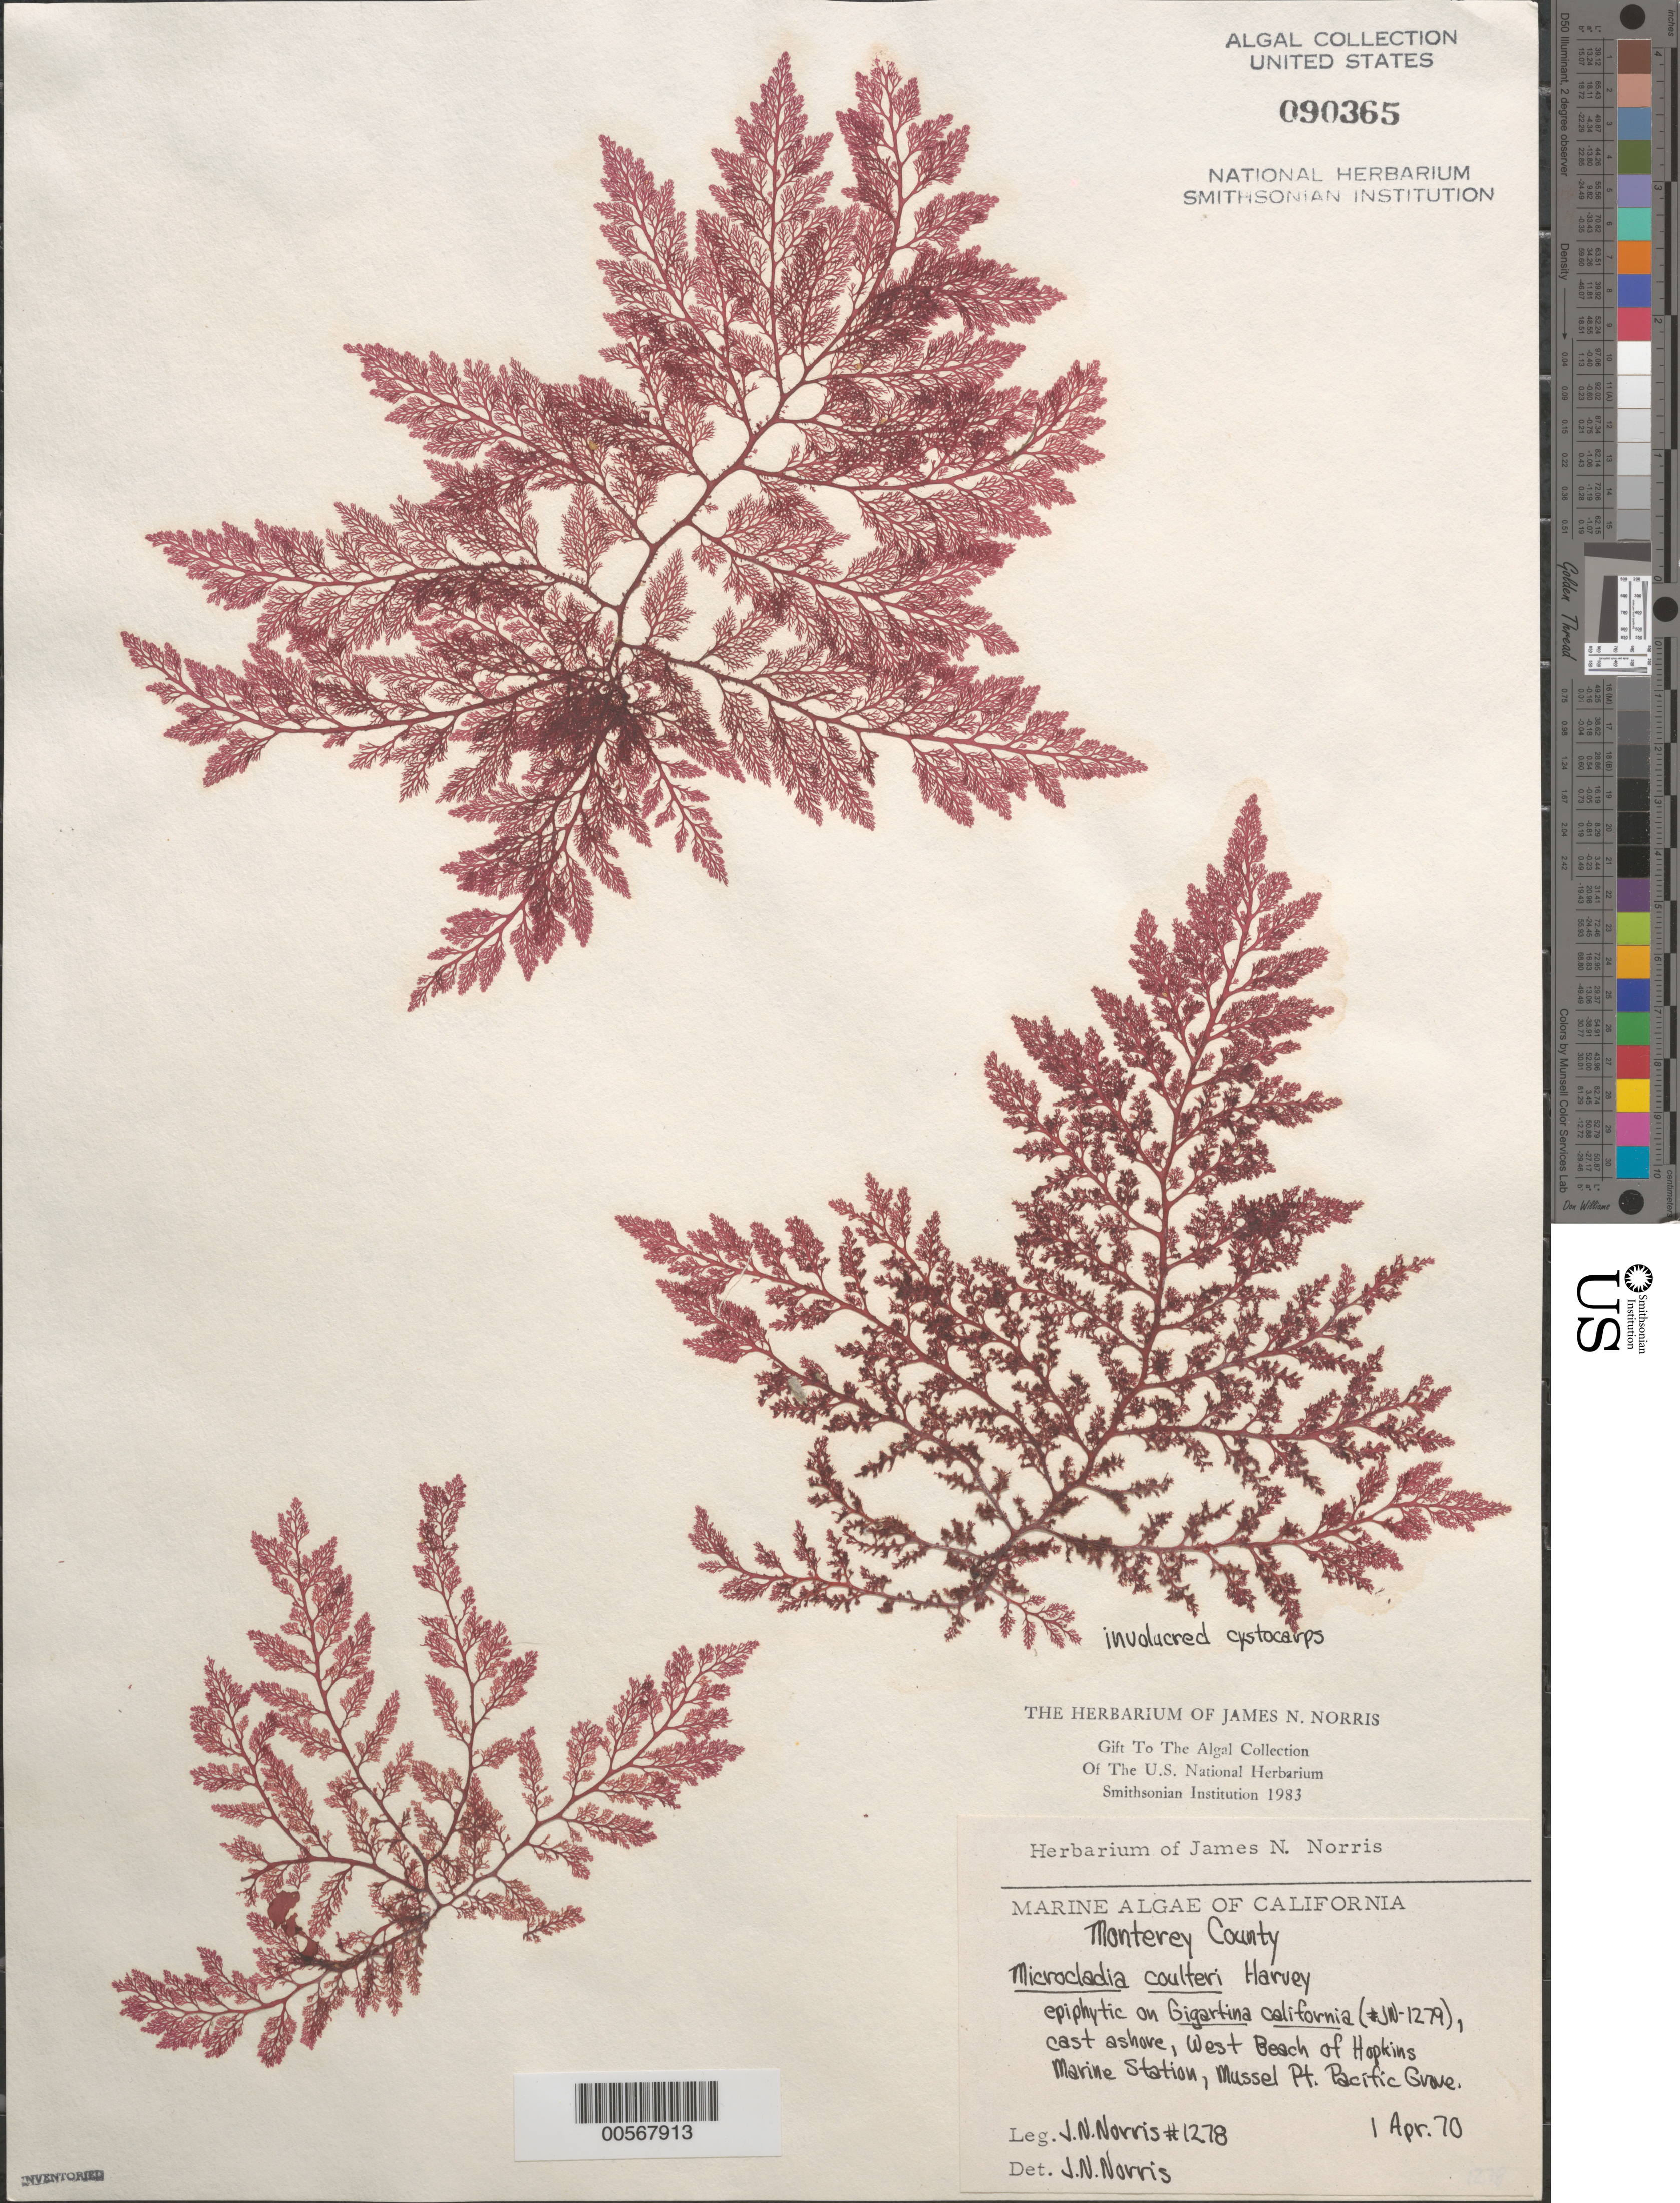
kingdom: Plantae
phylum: Rhodophyta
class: Florideophyceae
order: Ceramiales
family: Ceramiaceae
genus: Microcladia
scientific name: Microcladia coulteri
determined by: Norris, James N.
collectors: J. N. Norris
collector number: JN-1278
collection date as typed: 01 Apr 1970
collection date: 1970-04-01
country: United States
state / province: California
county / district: Monterey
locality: West beach, Hopkins Marine Station, Mussel Point, Pacific Grove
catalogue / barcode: US 90365